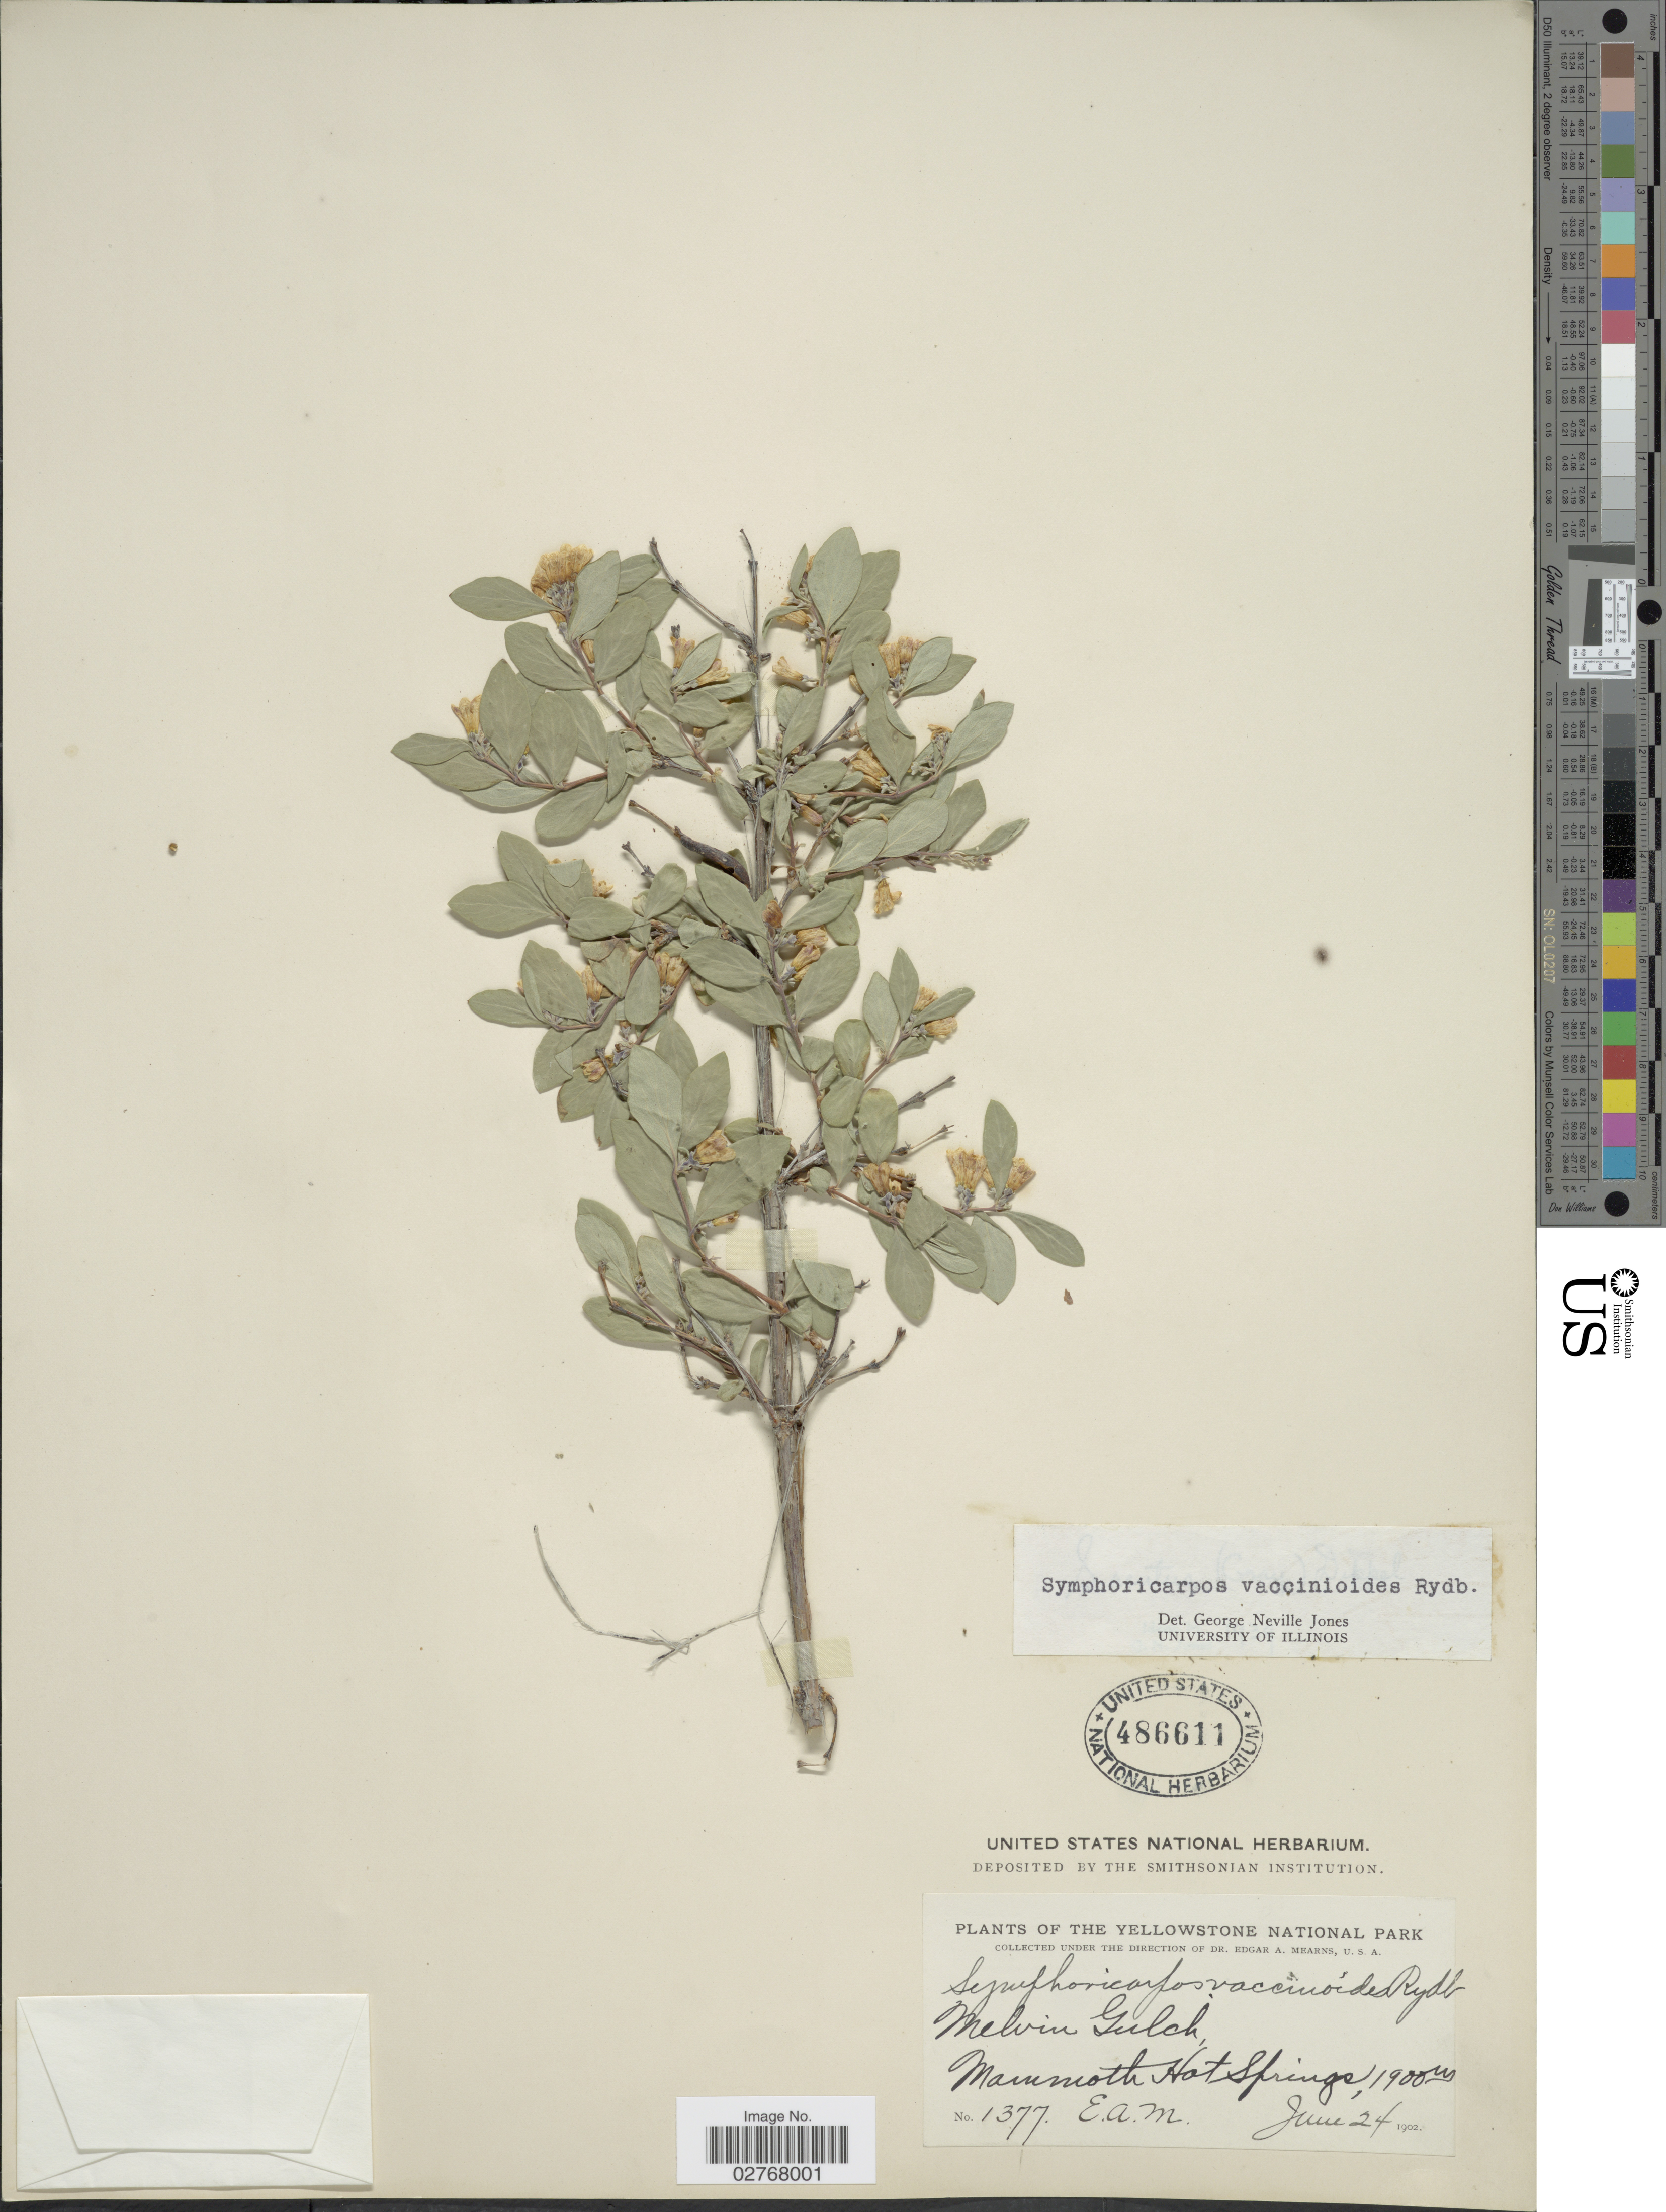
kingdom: Plantae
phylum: Tracheophyta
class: Magnoliopsida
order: Dipsacales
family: Caprifoliaceae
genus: Symphoricarpos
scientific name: Symphoricarpos vaccinioides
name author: Rydb.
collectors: E. A. Mearns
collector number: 1377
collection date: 1902-06-24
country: United States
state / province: Wyoming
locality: The Yellowstone National Park, Melvin Gulch, Mammoth Hot Springs.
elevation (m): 1900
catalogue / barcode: US 486611